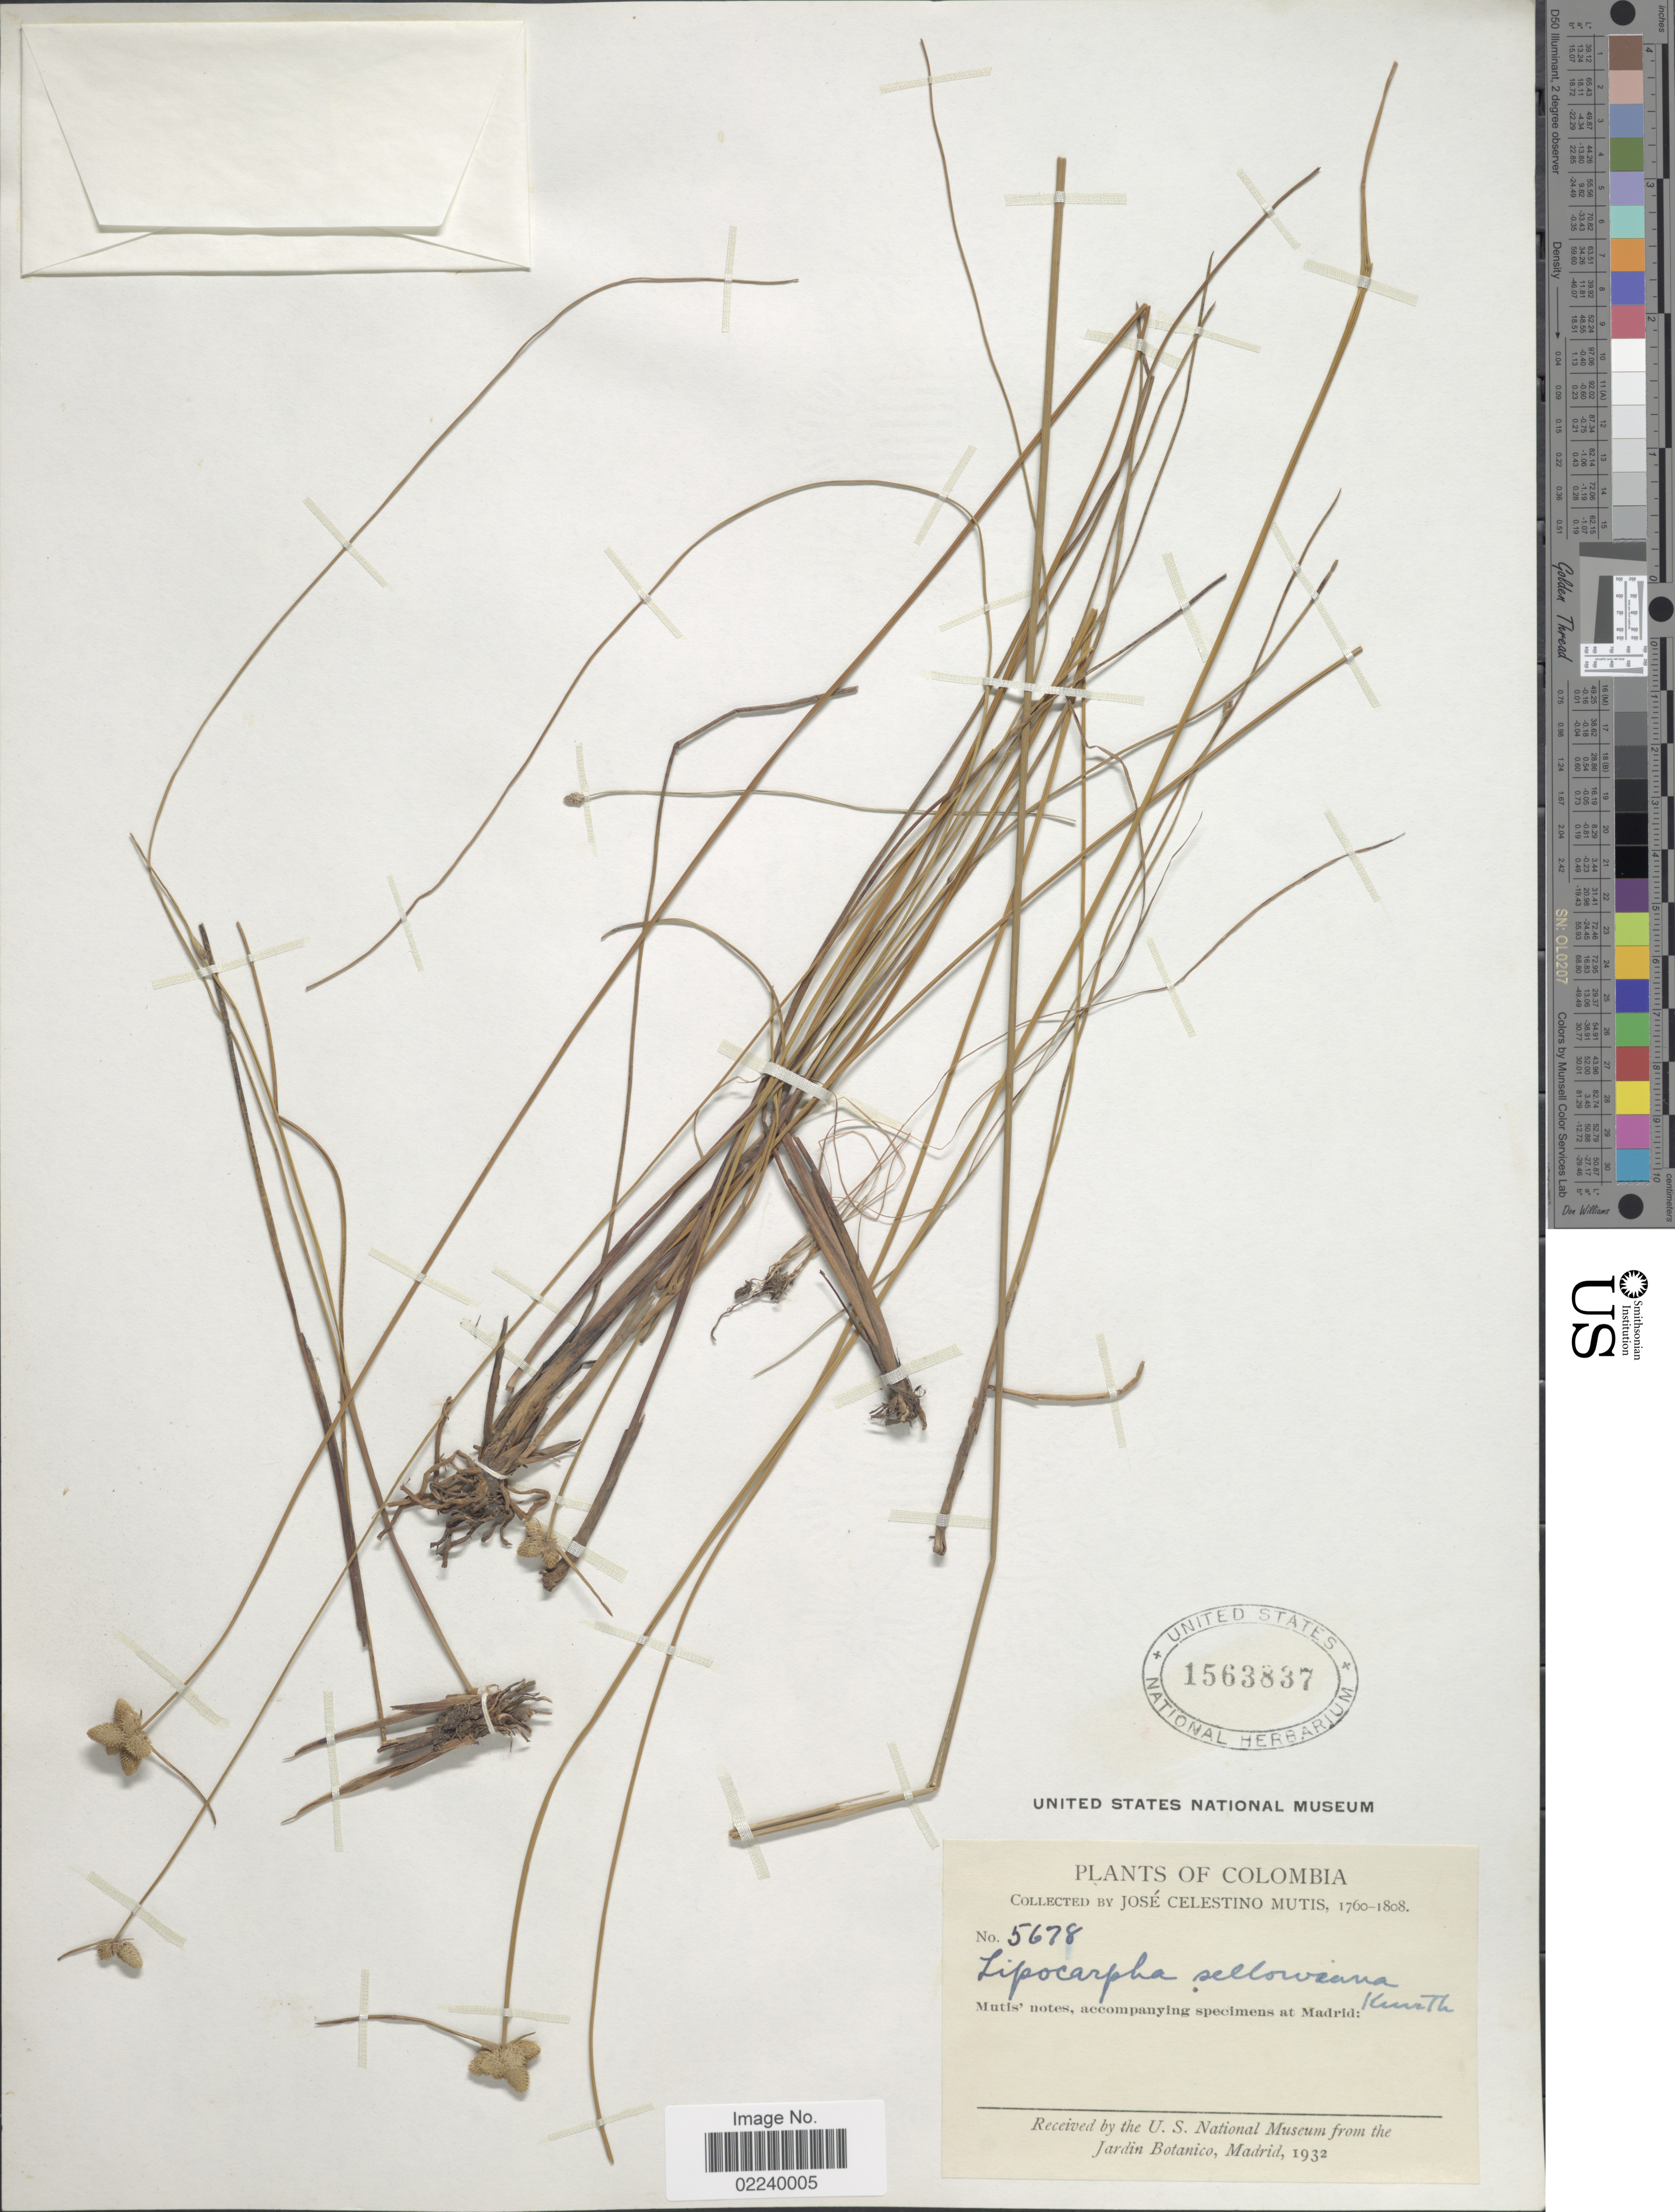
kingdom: Plantae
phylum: Tracheophyta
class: Liliopsida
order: Poales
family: Cyperaceae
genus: Cyperus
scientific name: Cyperus sellowianus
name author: (Kunth) T. Koyama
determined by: Strong, M. T., (US), Smithsonian Institution - National Museum of Natural History (UNITED STATES)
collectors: J. C. B. Mutis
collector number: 5678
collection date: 1760/1808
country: Colombia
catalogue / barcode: US 1563837